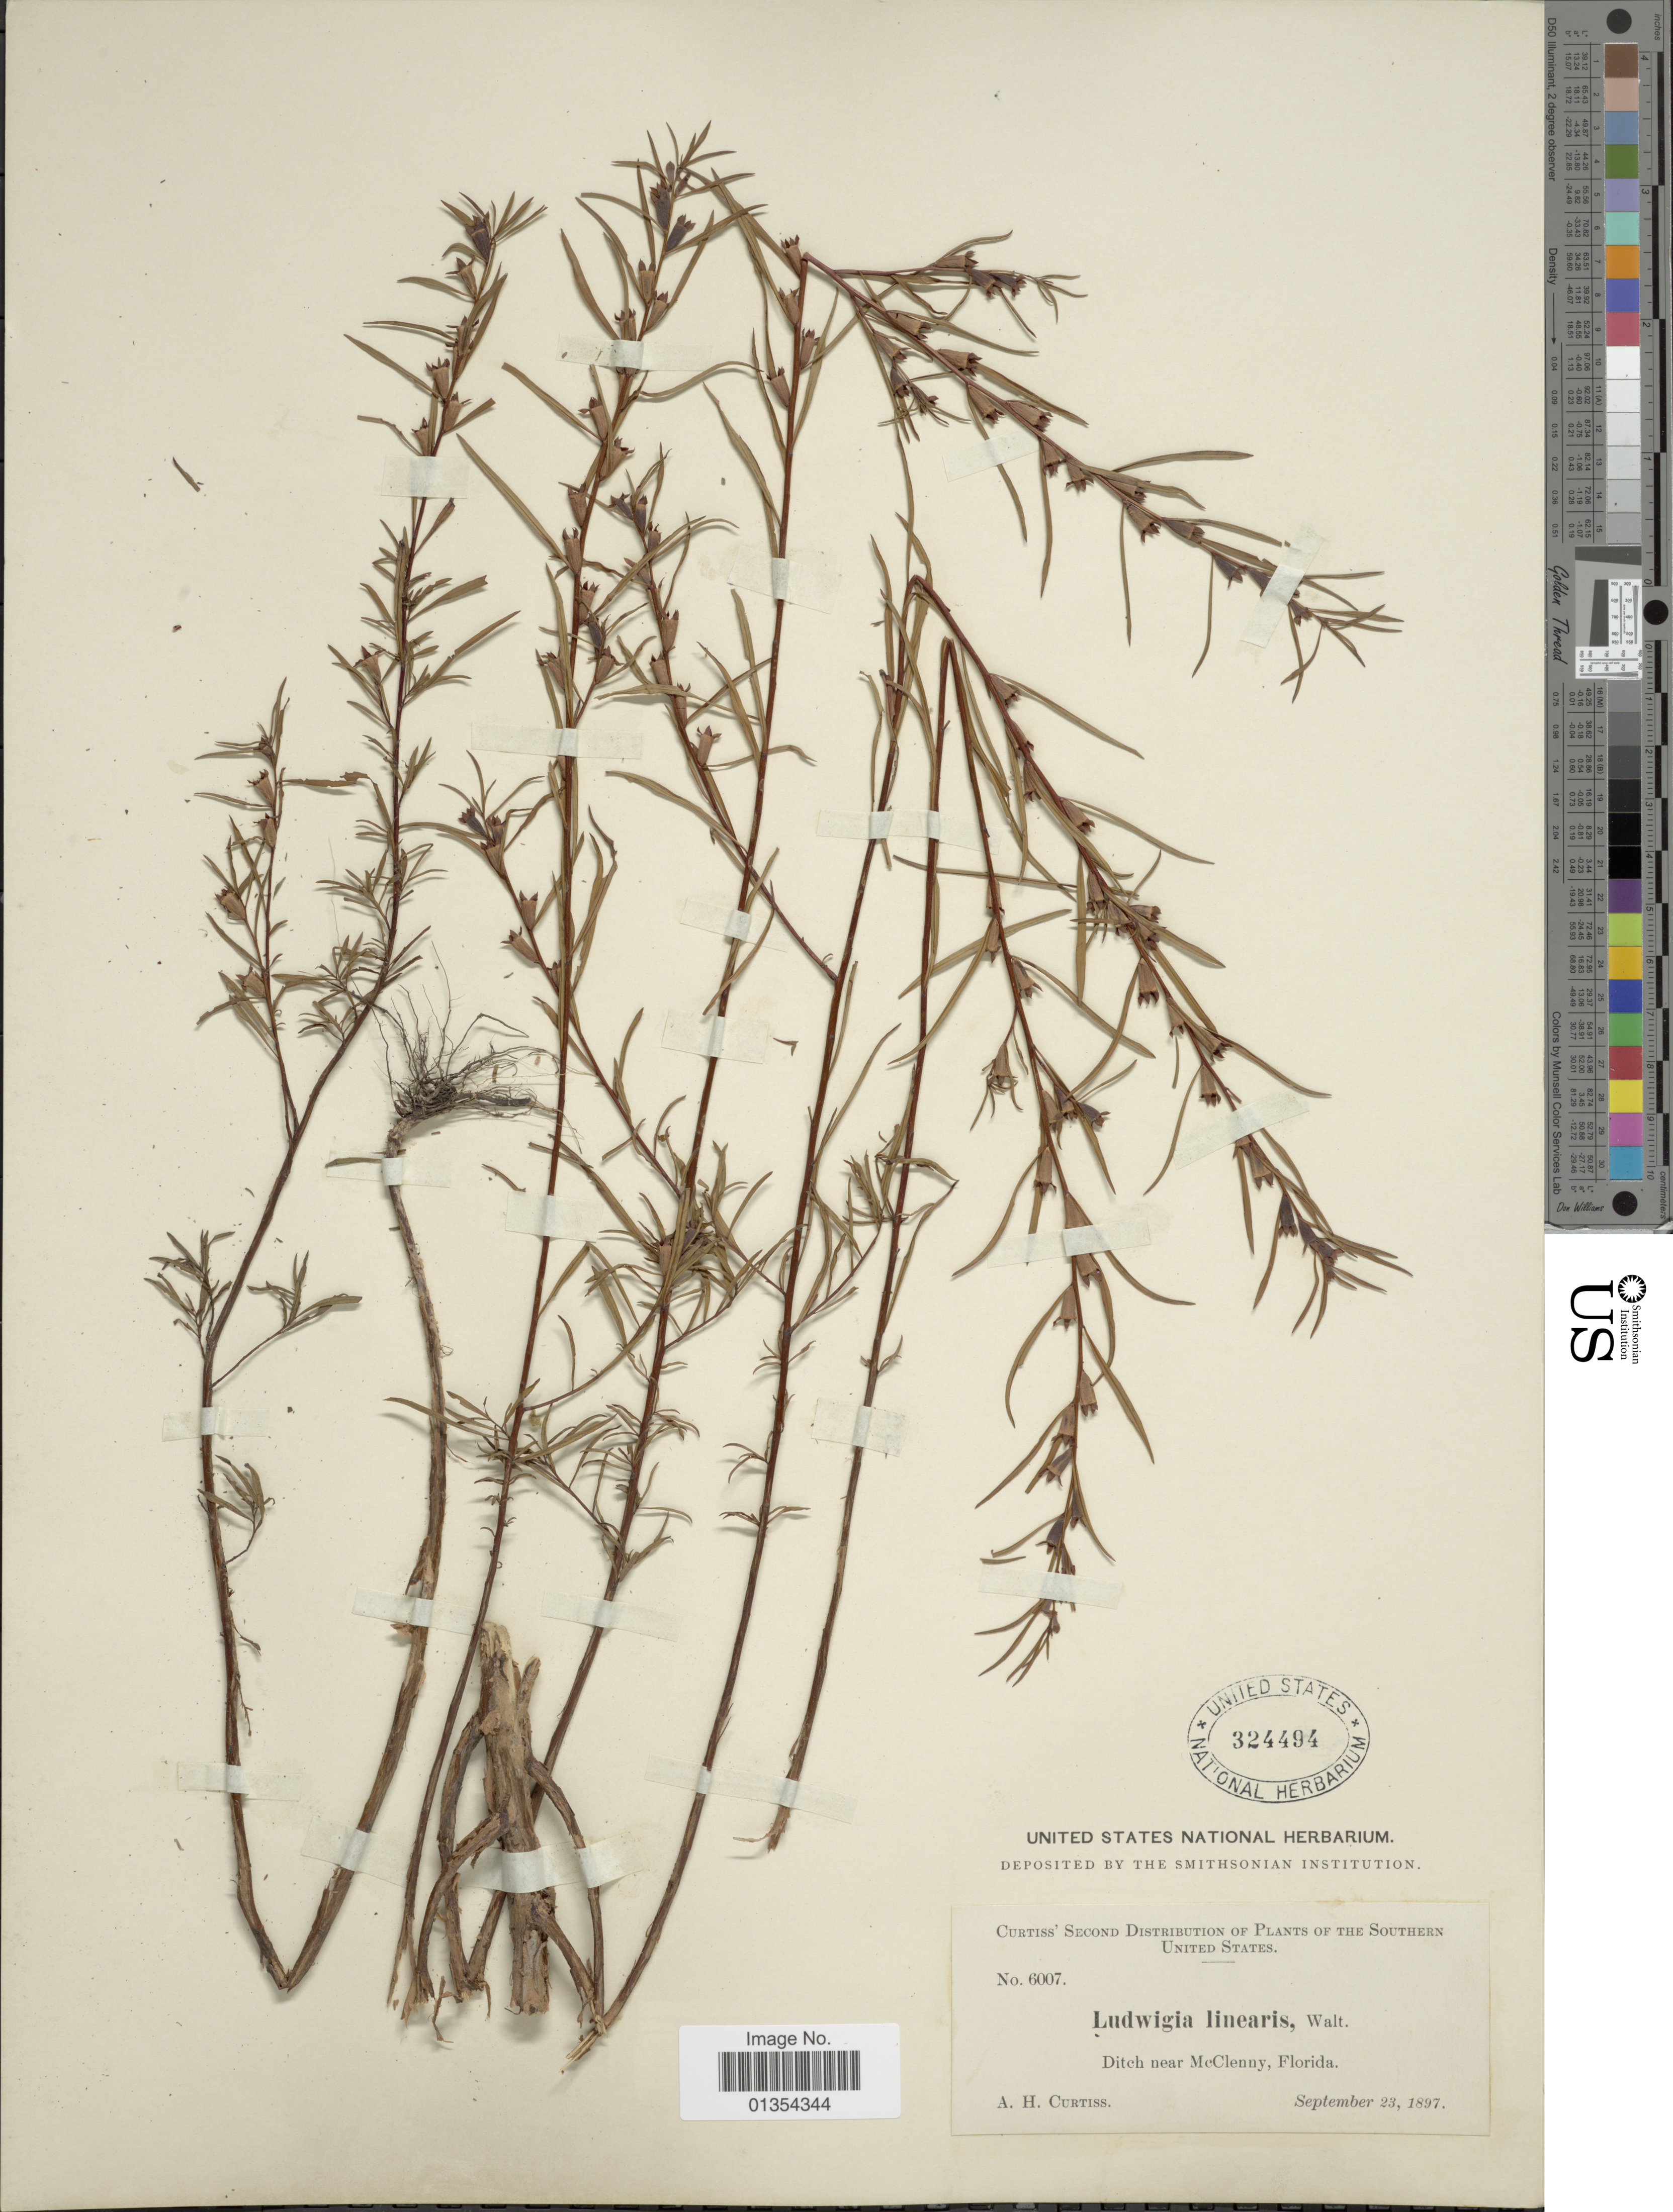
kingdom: Plantae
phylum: Tracheophyta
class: Magnoliopsida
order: Myrtales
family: Onagraceae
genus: Ludwigia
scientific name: Ludwigia linearis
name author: Walter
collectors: A. H. Curtiss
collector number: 6007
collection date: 1897-09-23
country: United States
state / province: Florida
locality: Ditch near McClenny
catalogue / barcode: US 324494